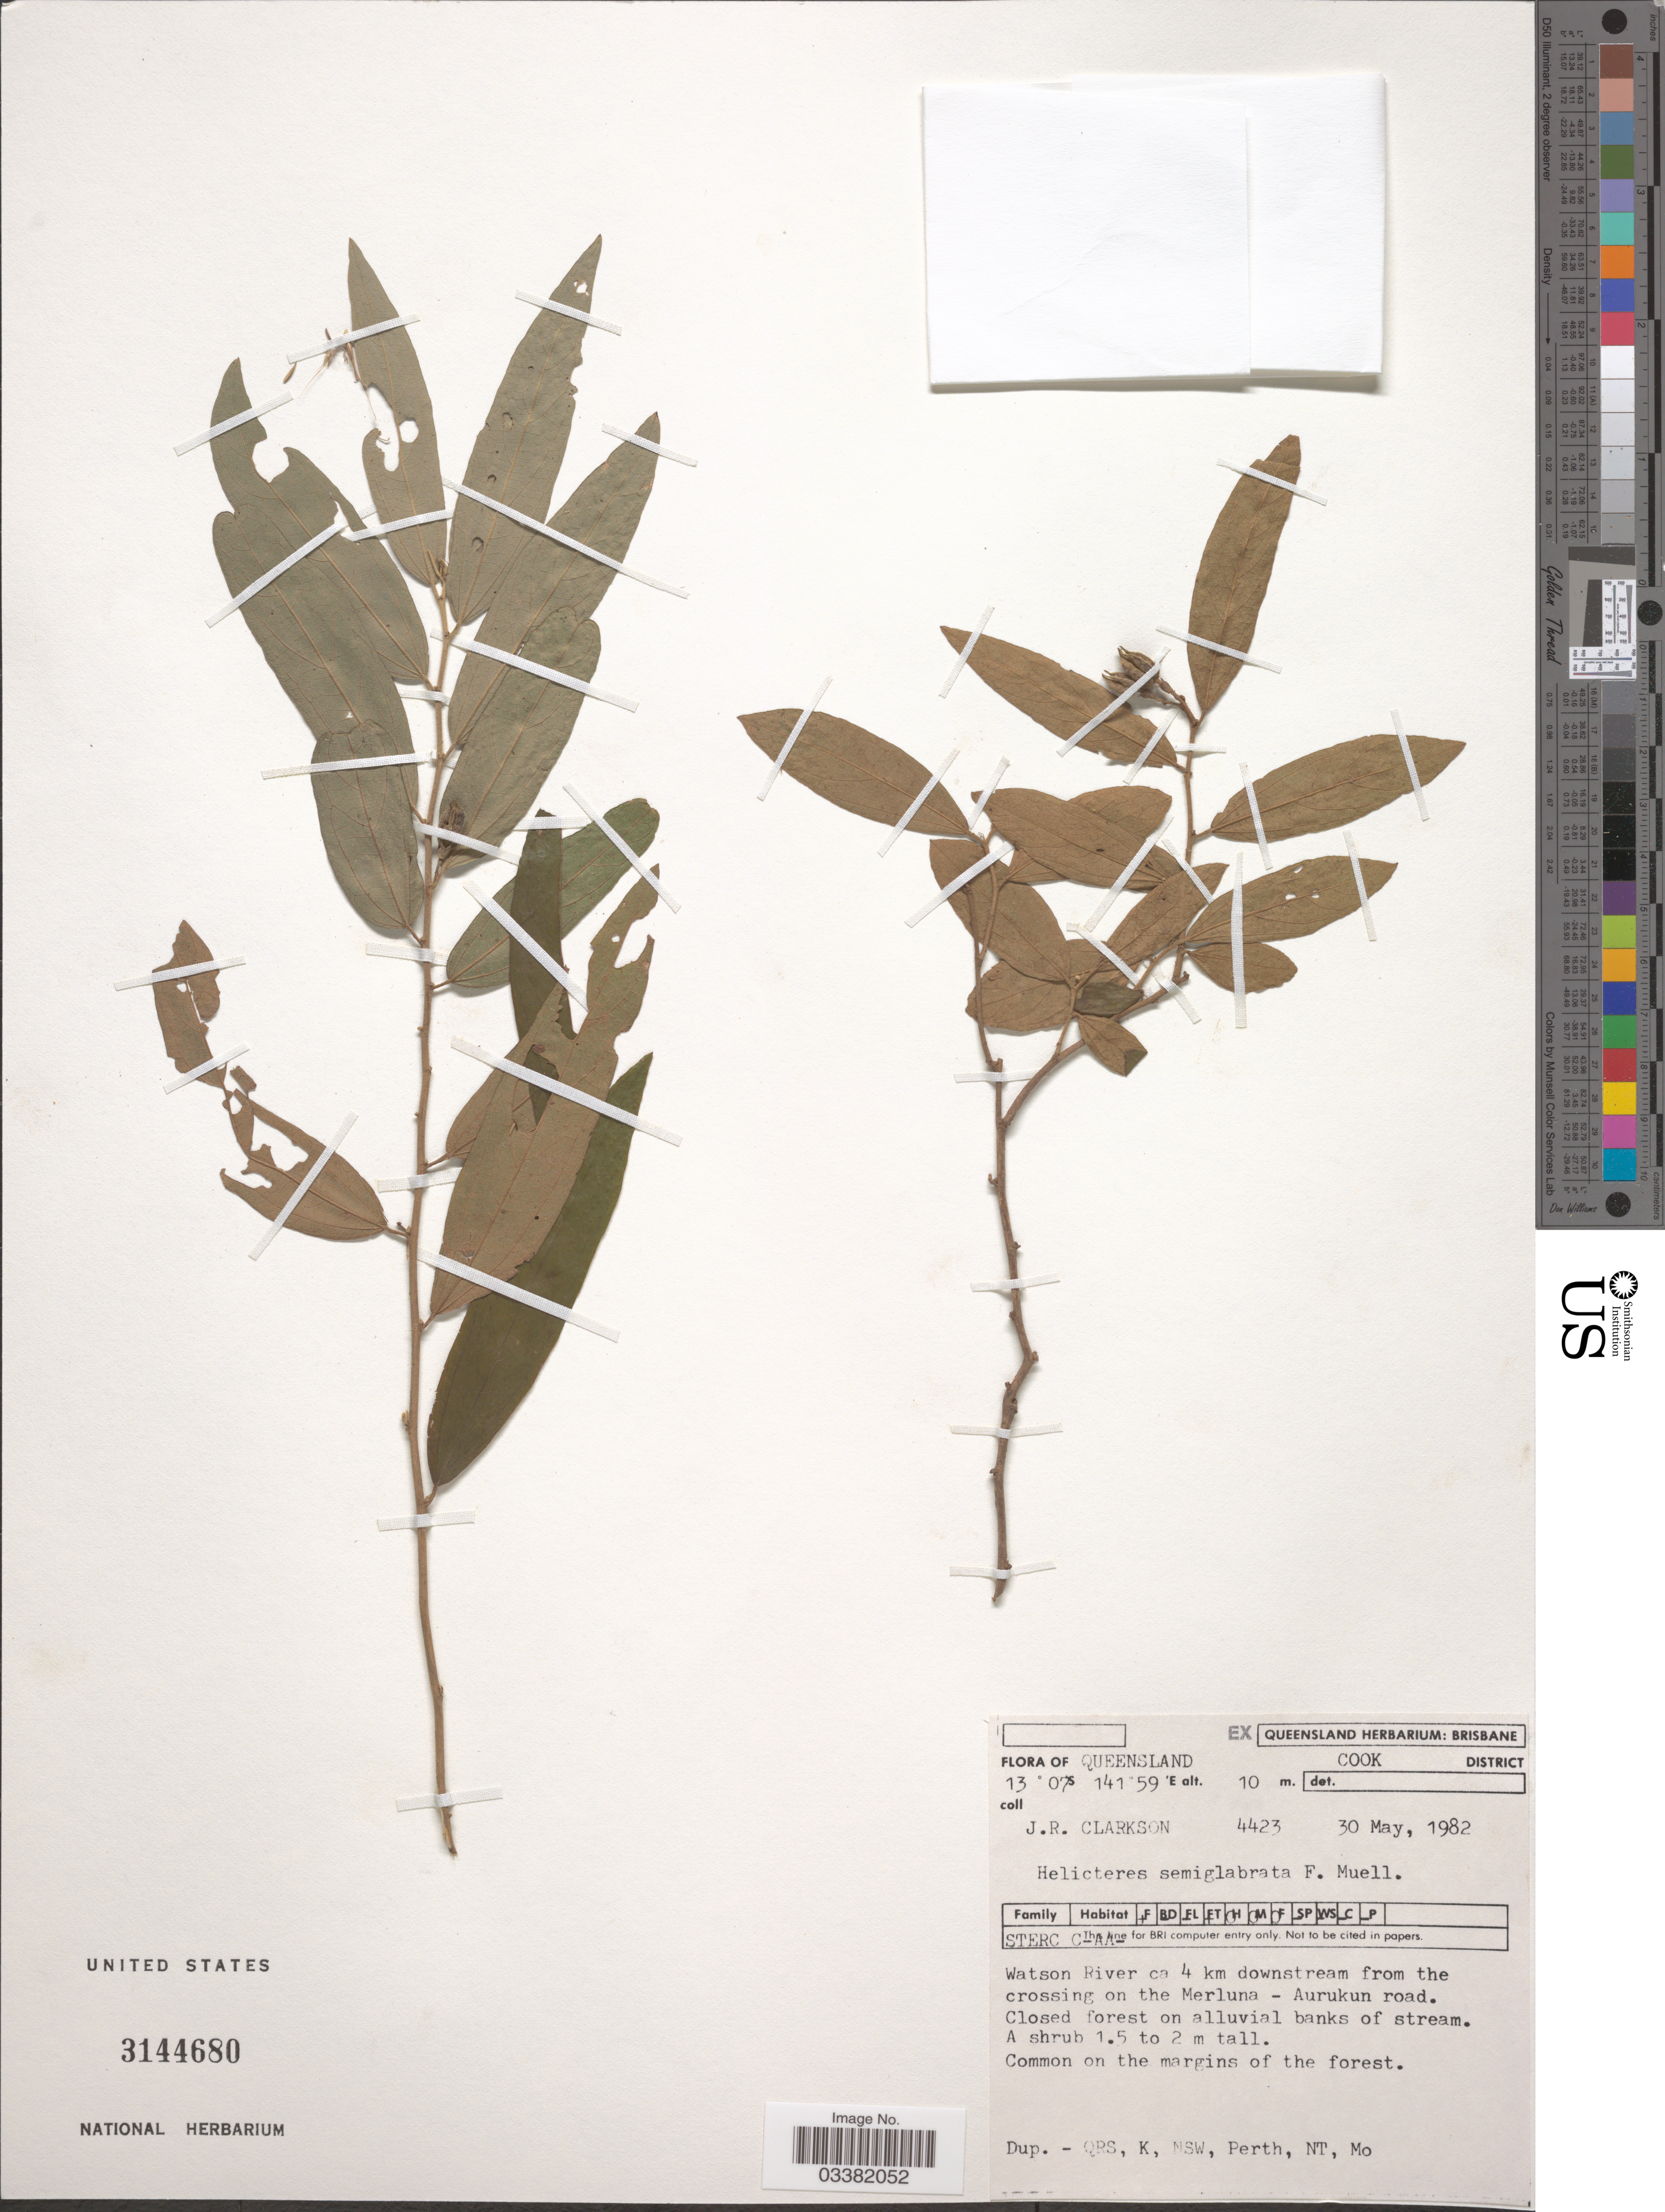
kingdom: Plantae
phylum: Tracheophyta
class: Magnoliopsida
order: Malvales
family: Malvaceae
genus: Helicteres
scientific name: Helicteres semiglabra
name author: (F. Muell.) F. Muell. ex F.M. Bailey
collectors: J. Clarkson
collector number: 4423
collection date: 1982-05-30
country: Australia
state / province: Queensland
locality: Cook District. Watson River ca 4 km downstream from the crossing on the Merluna - Aurukun road.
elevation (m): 10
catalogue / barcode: US 3144680